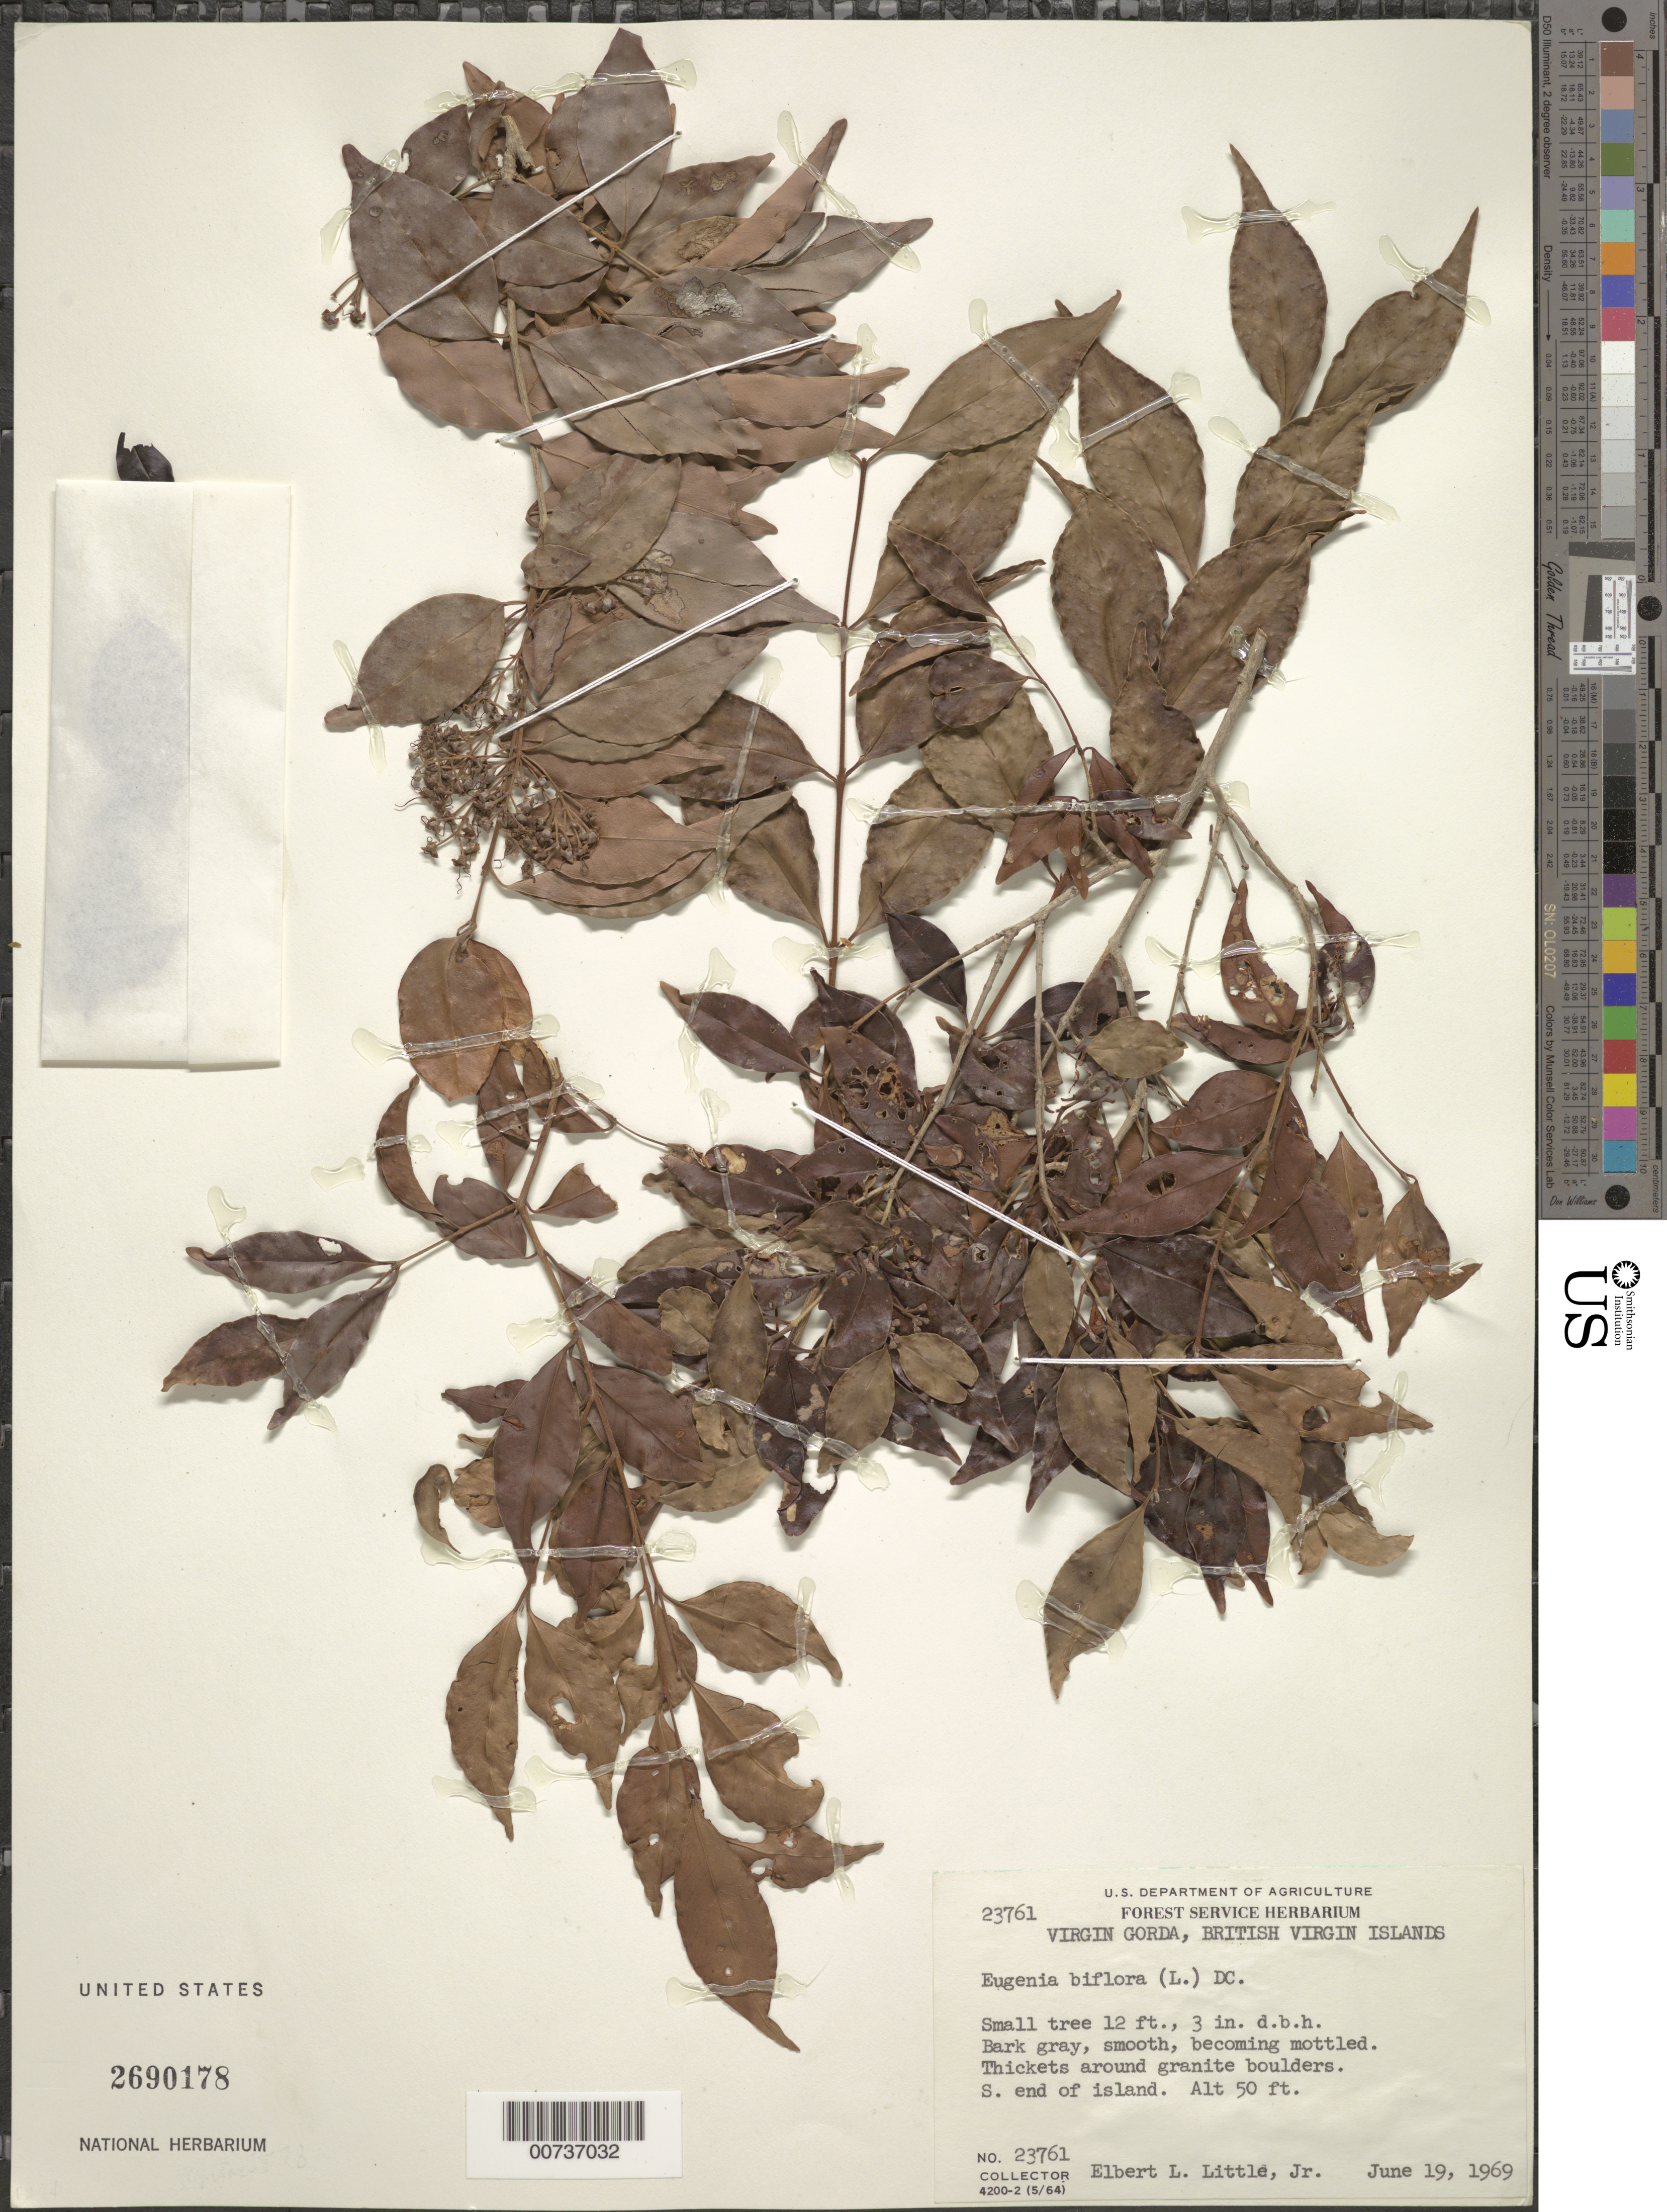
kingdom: Plantae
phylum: Tracheophyta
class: Magnoliopsida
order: Myrtales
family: Myrtaceae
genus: Eugenia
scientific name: Eugenia biflora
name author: (L.) DC.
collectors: E. L. Little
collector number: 23761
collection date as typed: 19 Jun 1969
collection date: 1969-06-19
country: British Virgin Islands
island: Virgin Gorda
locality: South end of island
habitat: Thickets around granite boulders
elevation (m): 15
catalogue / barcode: US 2690178